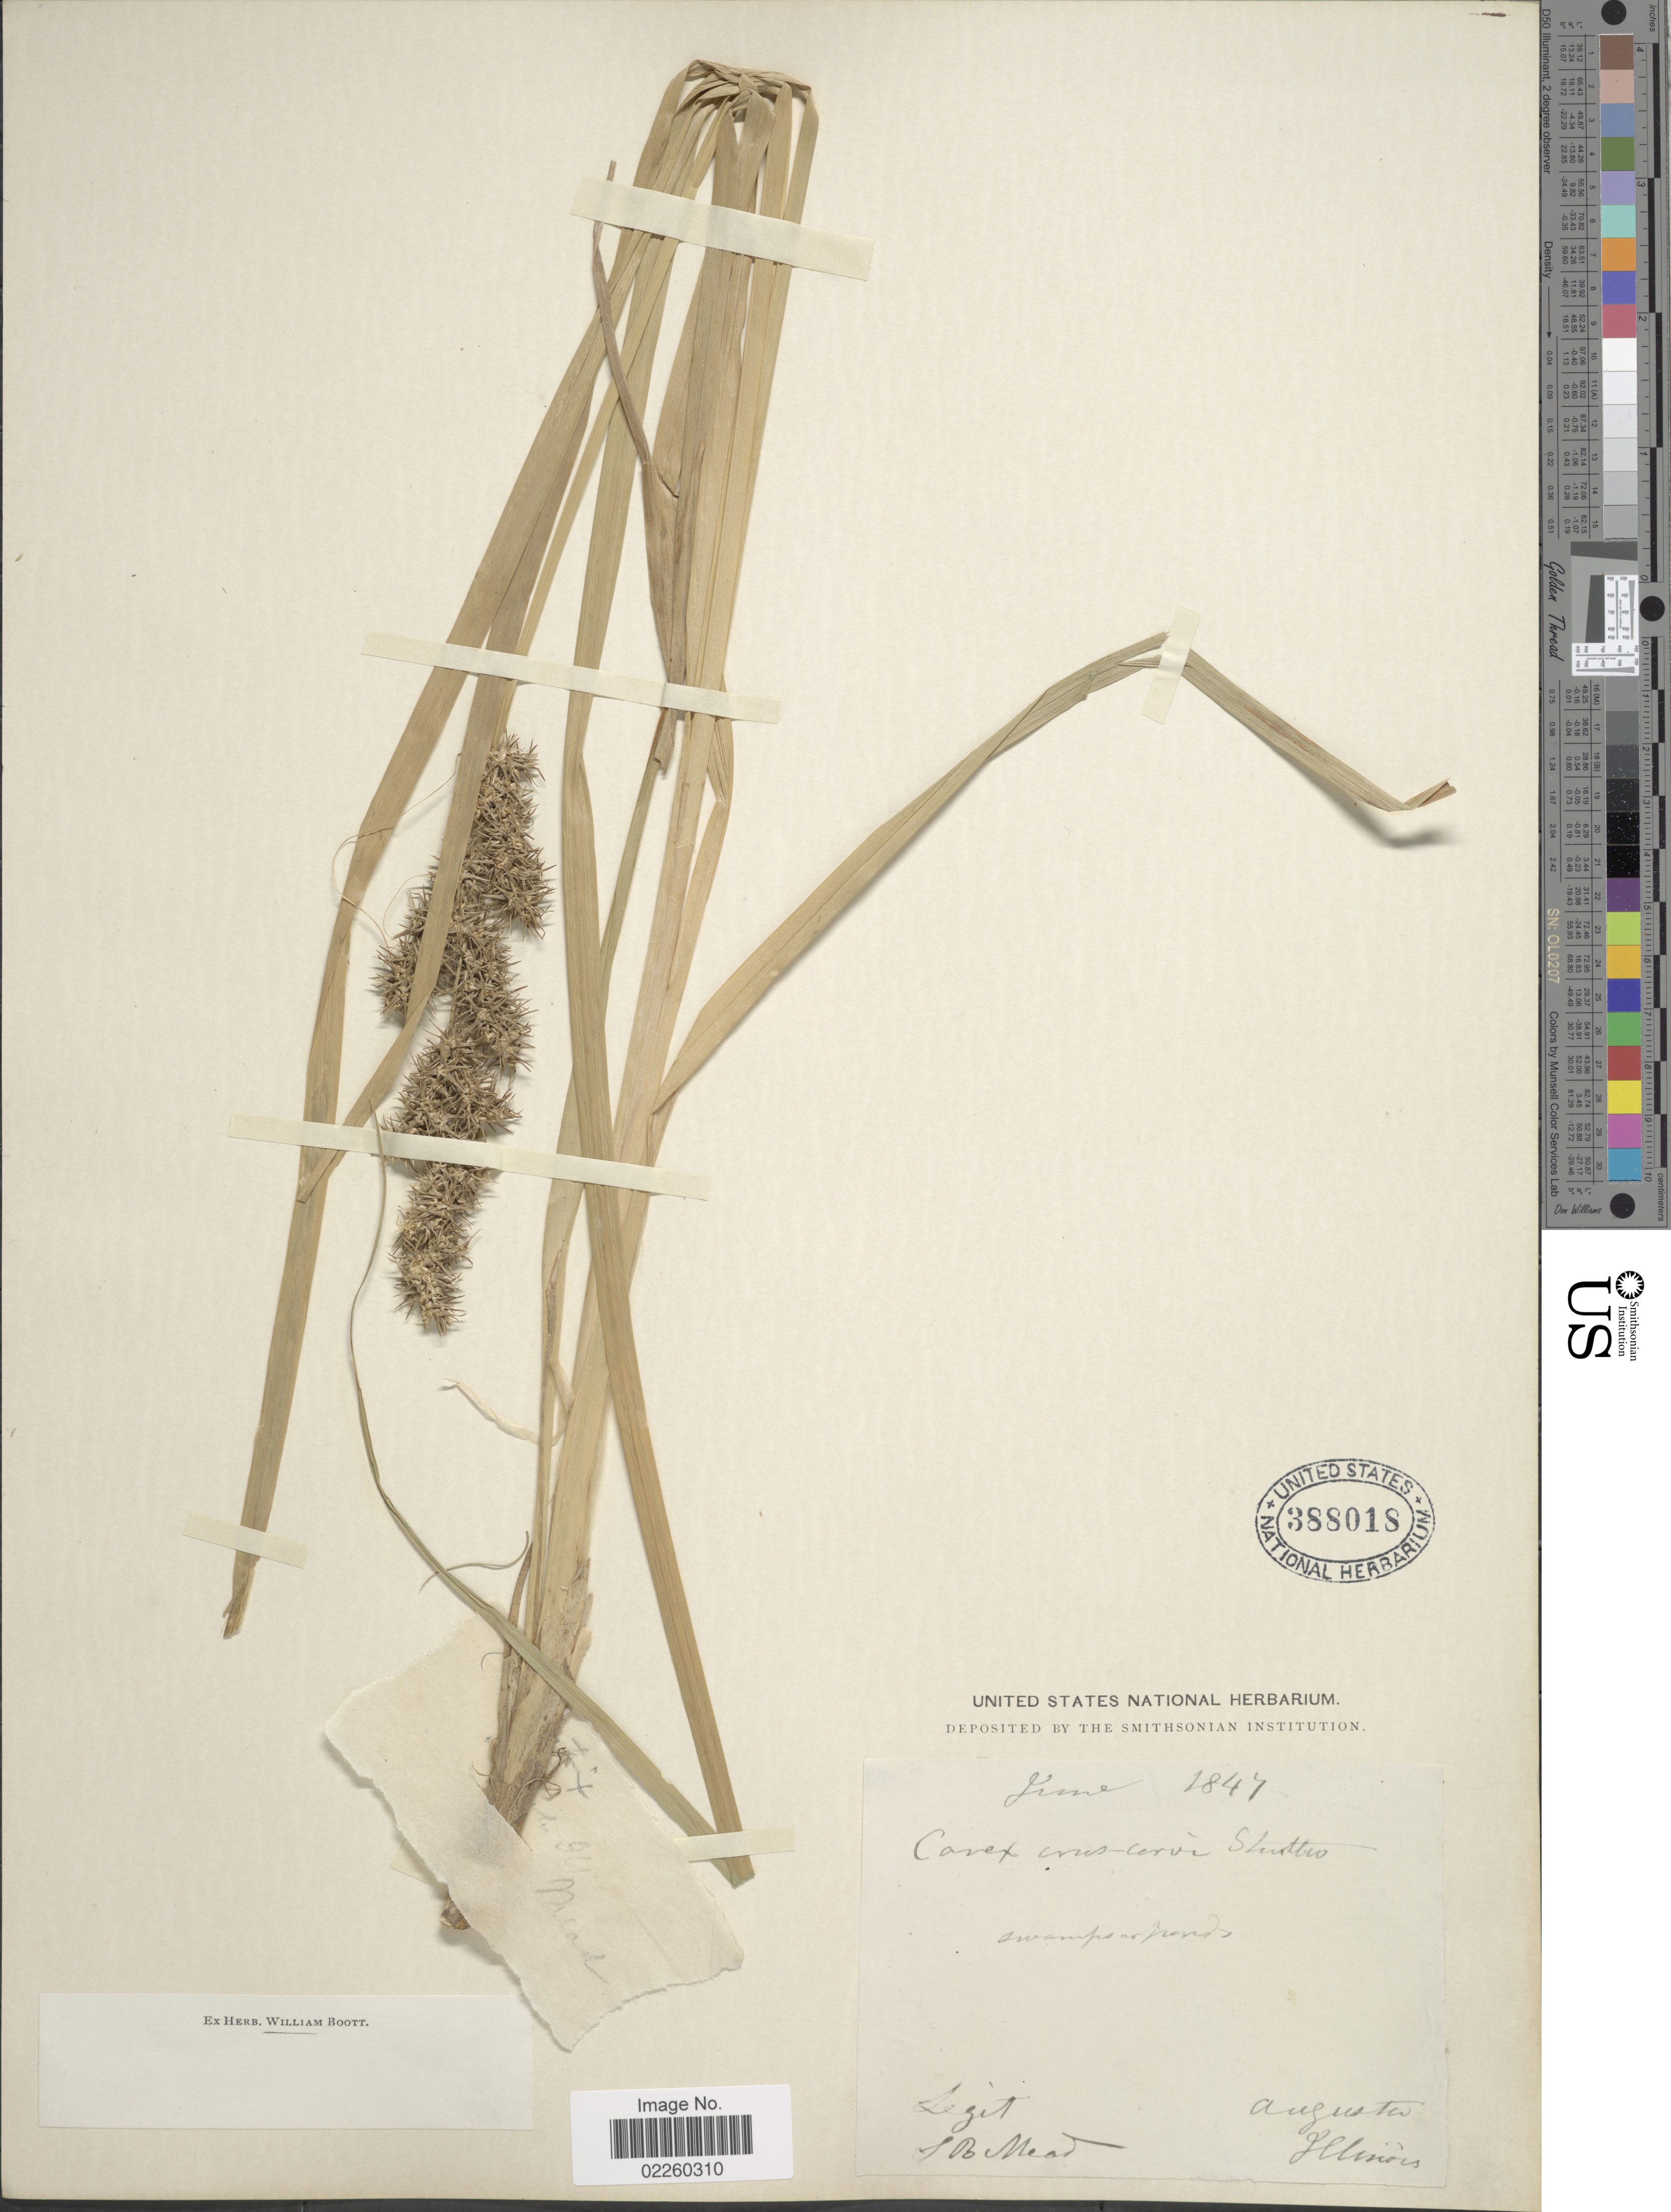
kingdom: Plantae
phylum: Tracheophyta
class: Liliopsida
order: Poales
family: Cyperaceae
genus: Carex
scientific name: Carex crus-corvi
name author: Shuttlew. ex Kunze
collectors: S. Mead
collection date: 1847-06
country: United States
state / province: Illinois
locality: Augusta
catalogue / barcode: US 388018